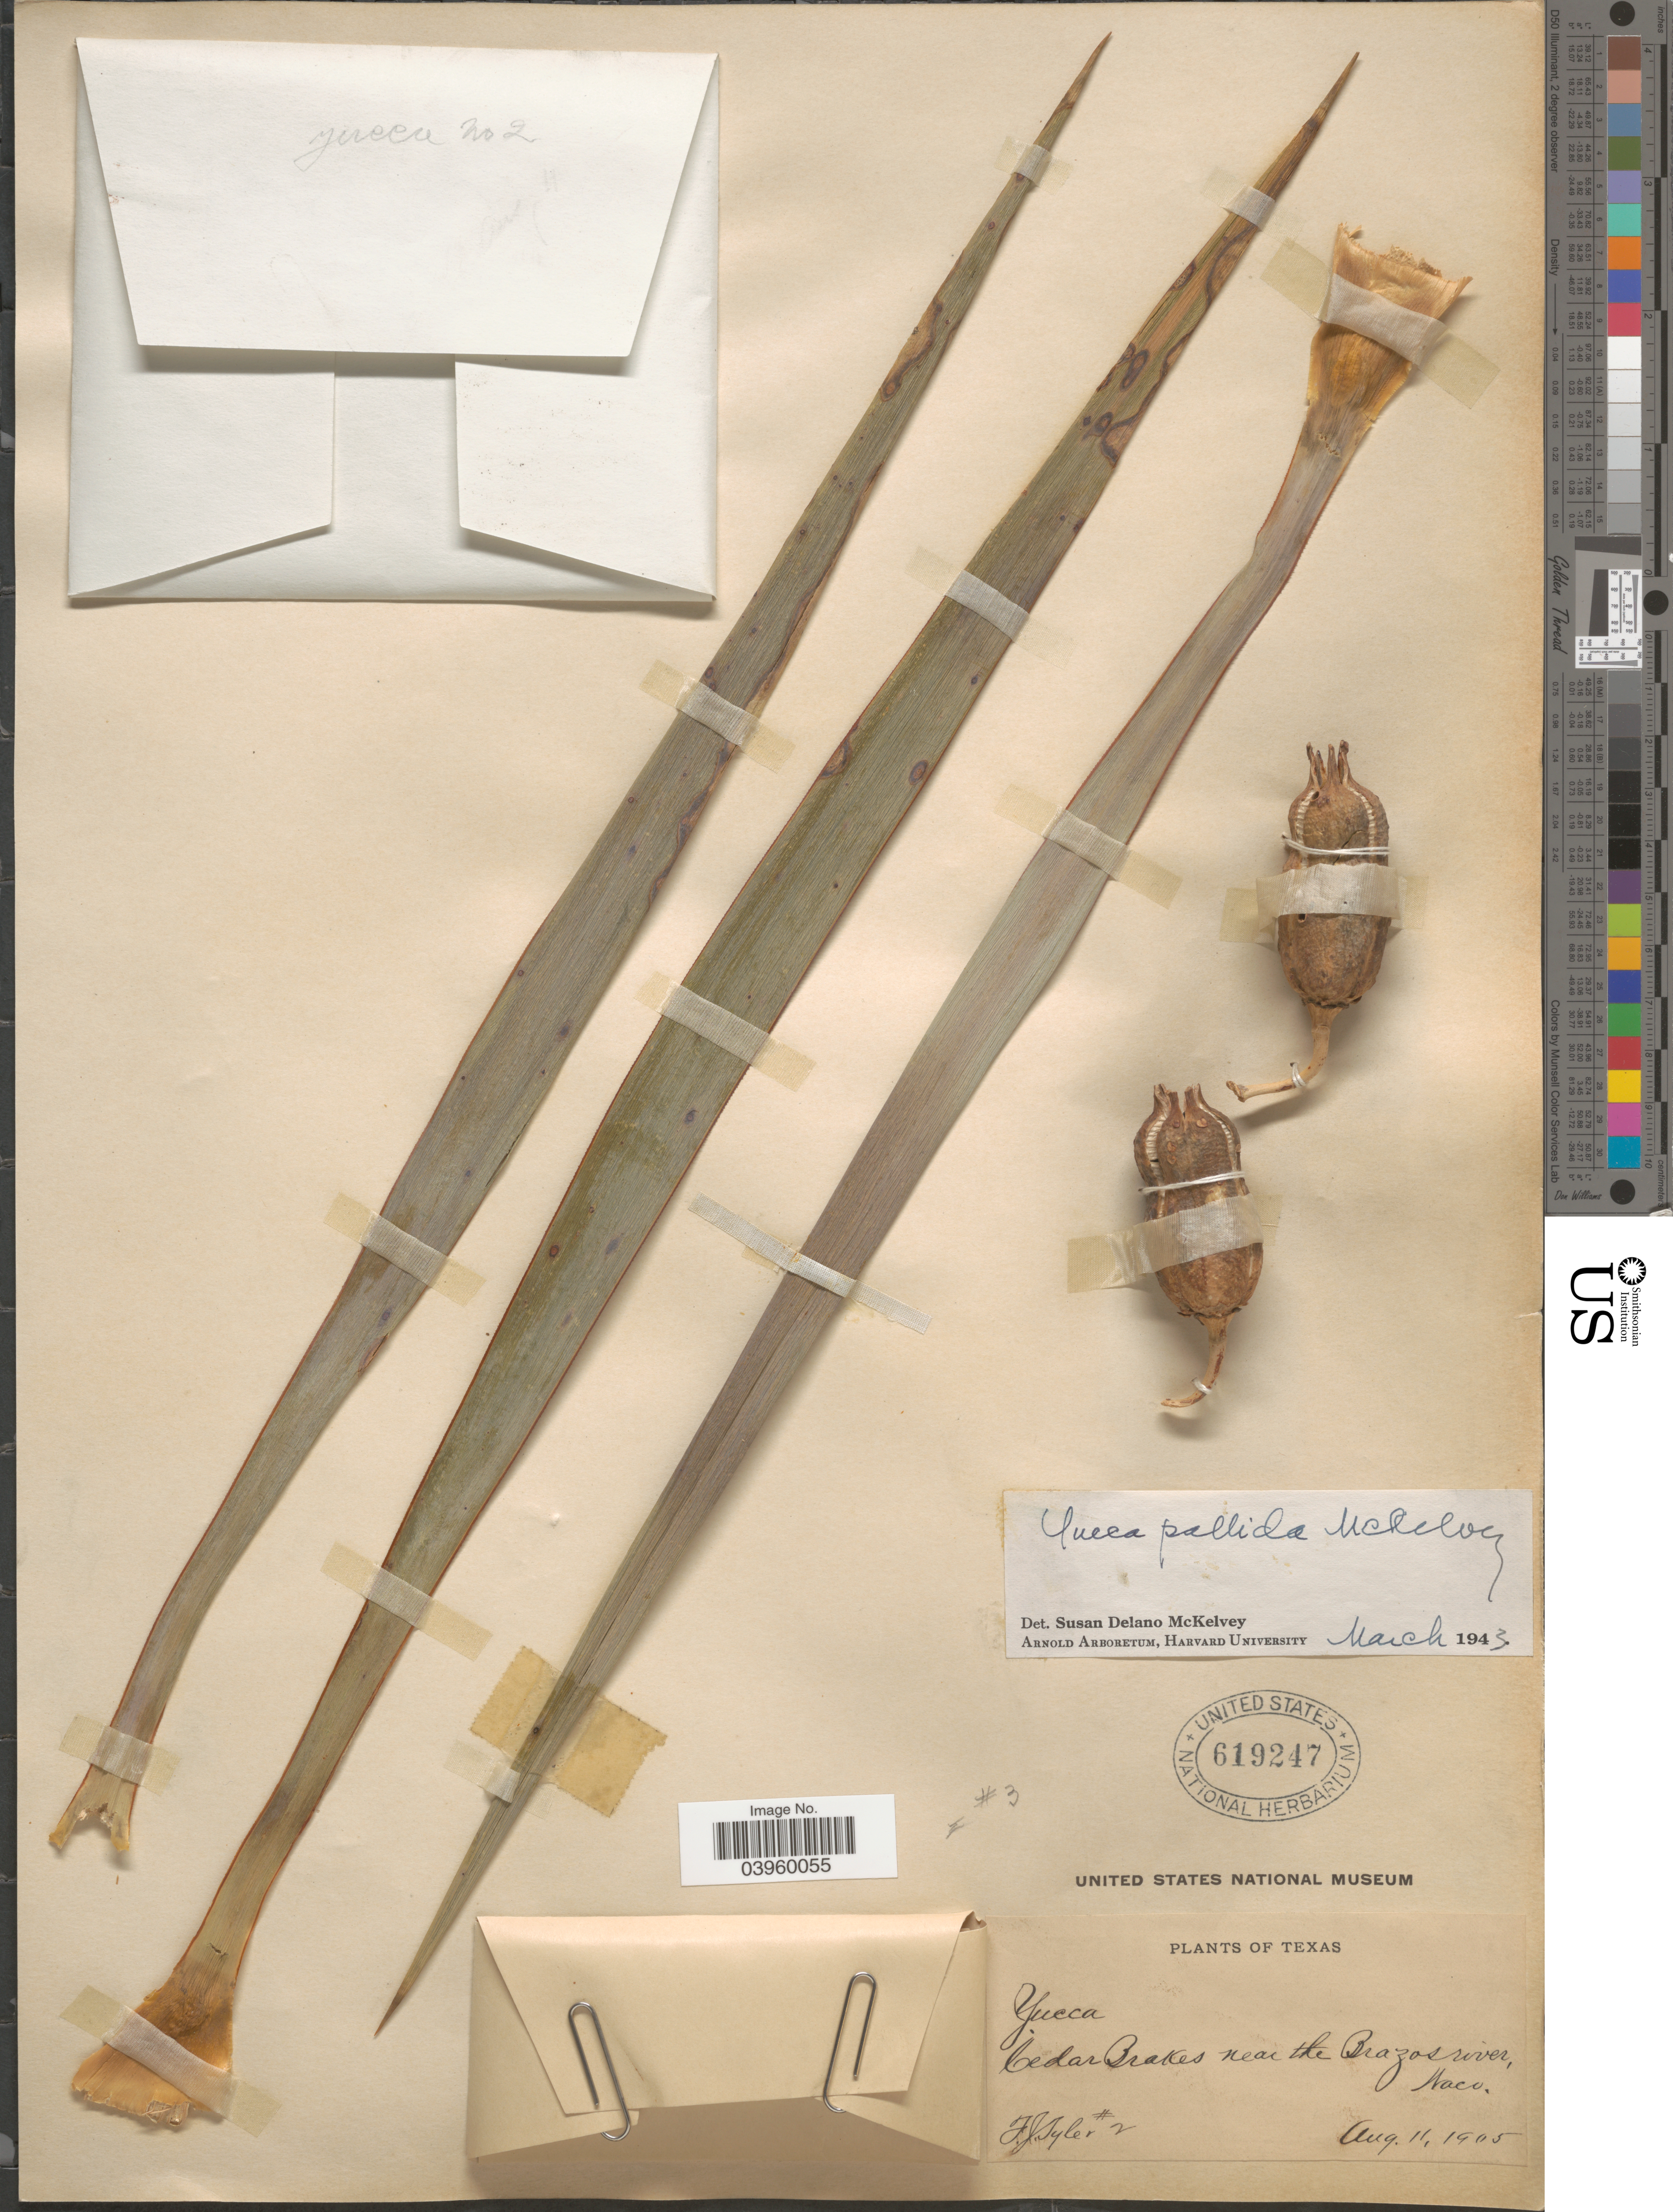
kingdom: Plantae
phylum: Tracheophyta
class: Liliopsida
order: Asparagales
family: Asparagaceae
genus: Yucca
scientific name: Yucca pallida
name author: McKelvey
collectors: F. Tyler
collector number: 2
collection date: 1905-08-11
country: United States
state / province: Texas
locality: Cedar Brakes near the Brazos river, Waco.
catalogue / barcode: US 619247